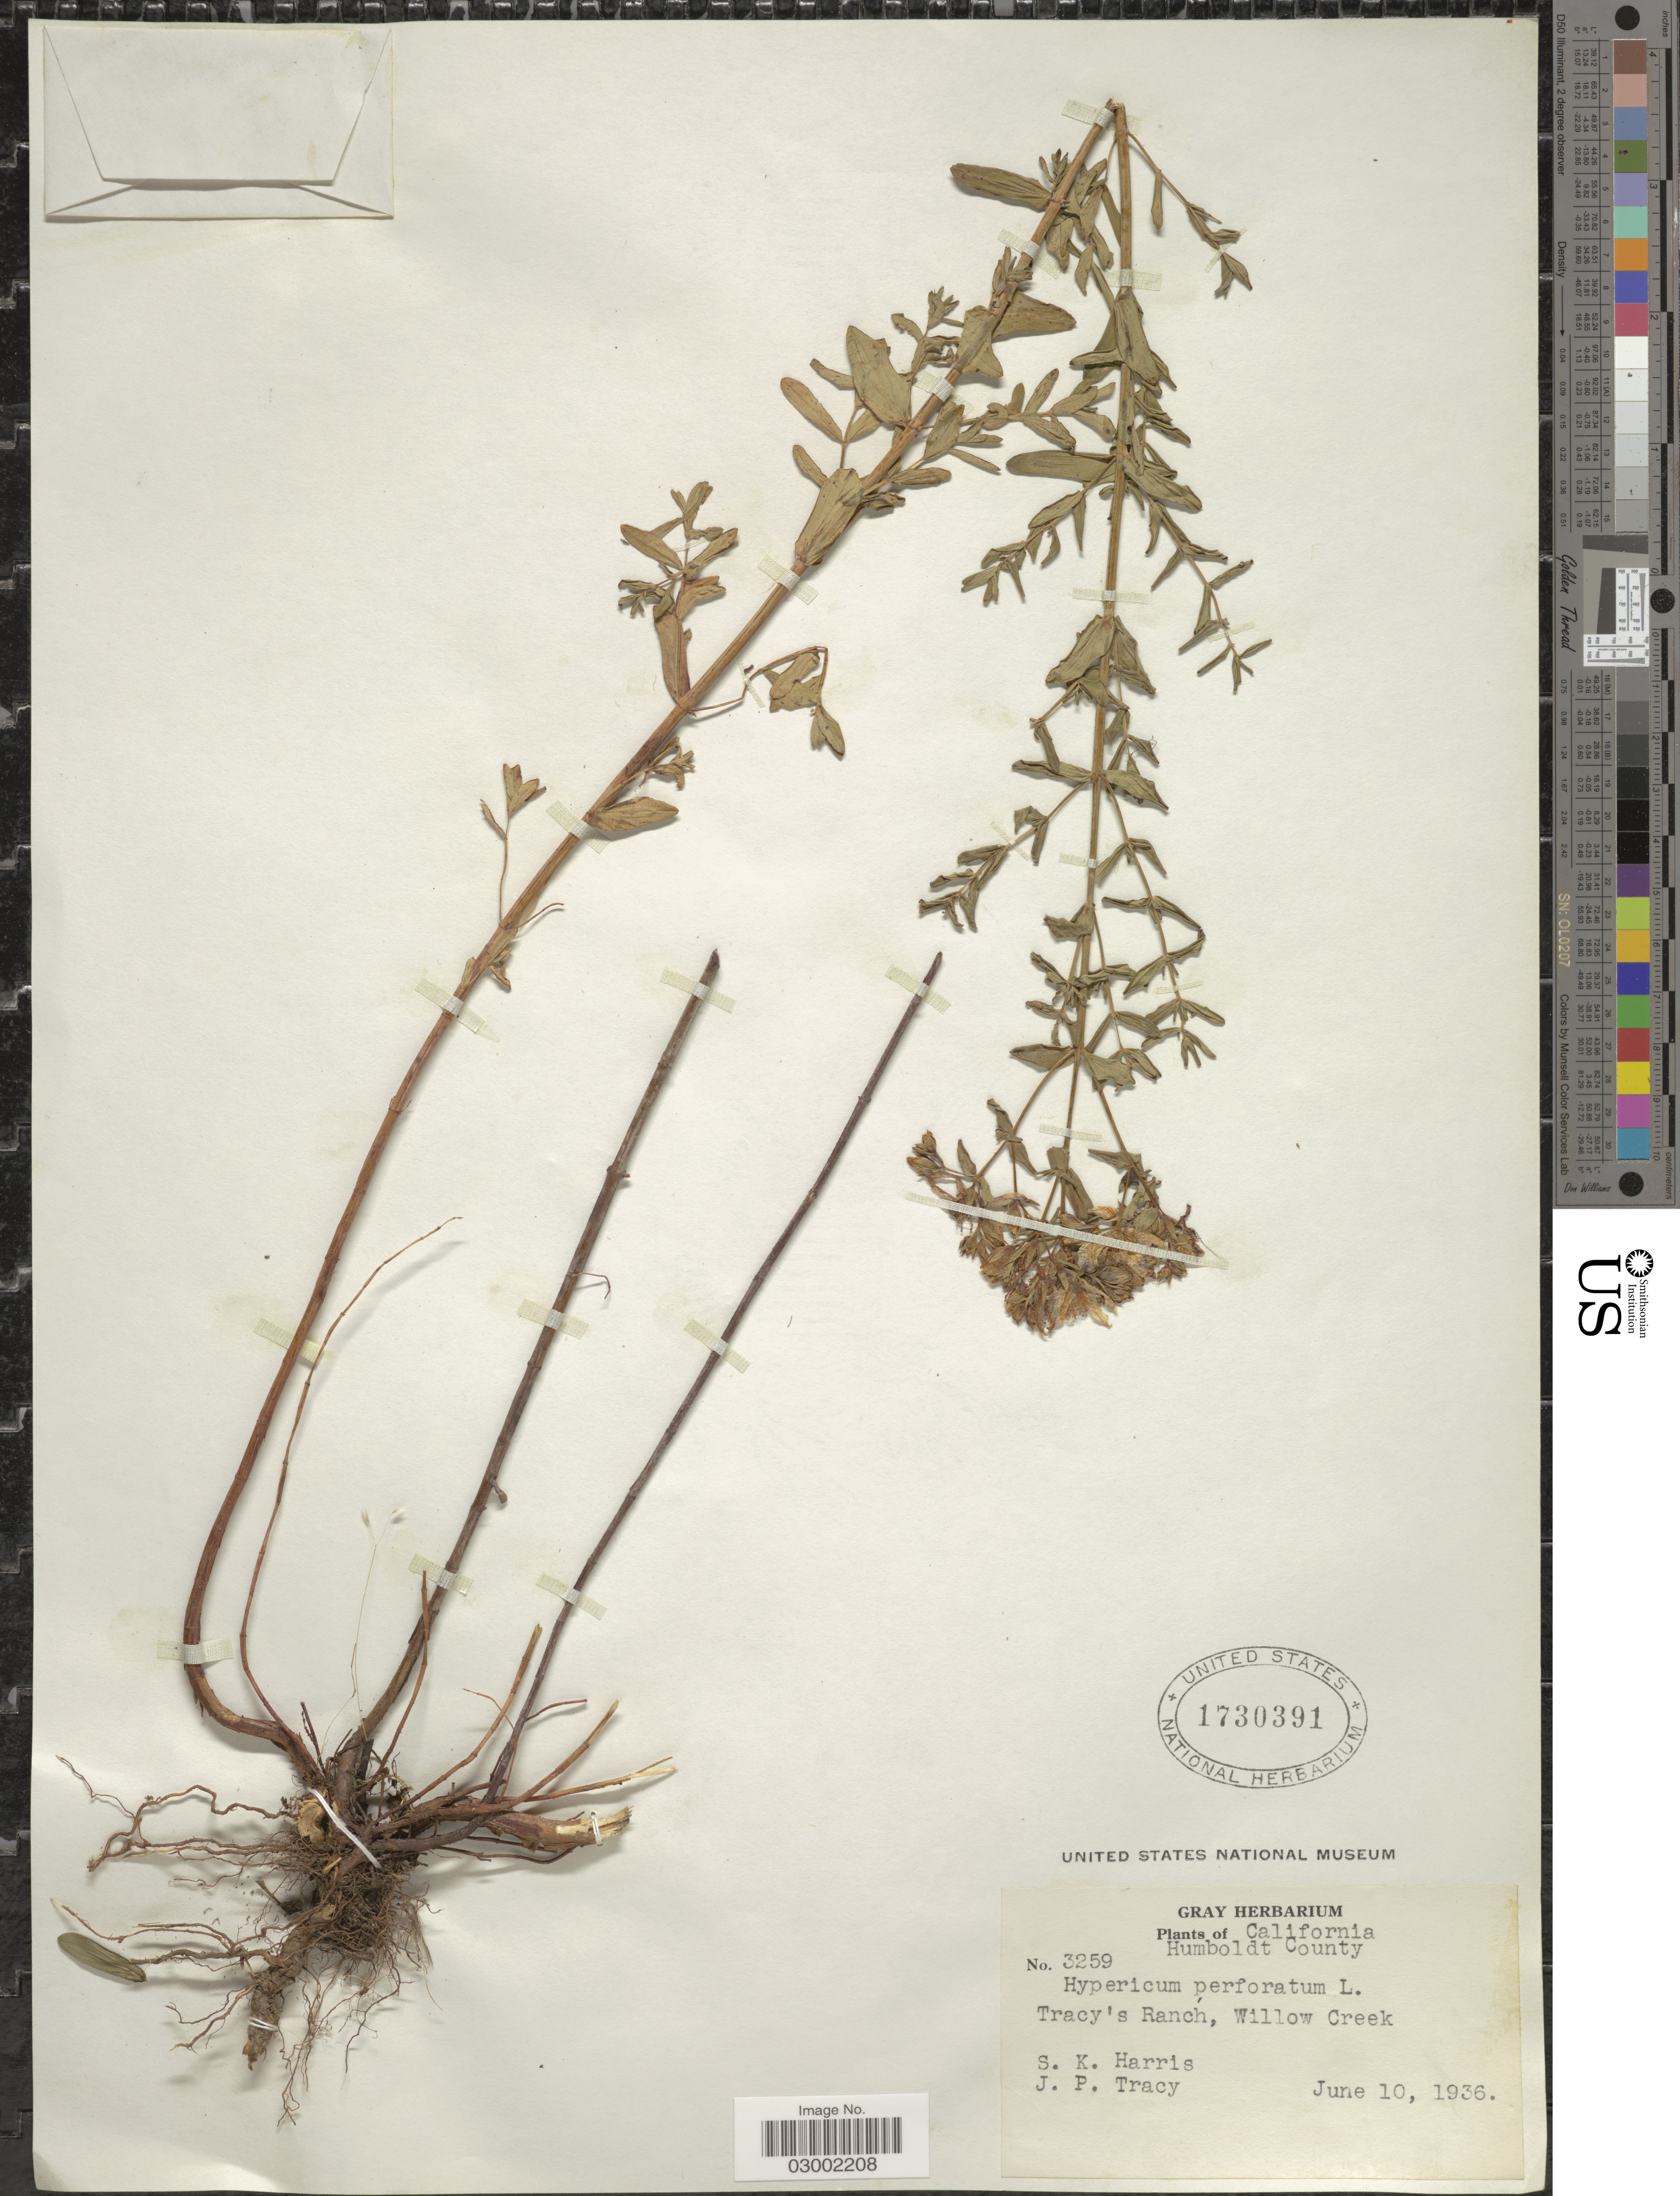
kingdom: Plantae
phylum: Tracheophyta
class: Magnoliopsida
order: Malpighiales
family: Hypericaceae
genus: Hypericum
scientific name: Hypericum perforatum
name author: L.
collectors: S. K. Harris & J. Tracy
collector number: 3259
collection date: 1936-06-10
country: United States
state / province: California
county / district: Humboldt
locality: Humboldt County. Tracy's Ranch, Willow Creek.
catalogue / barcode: US 1730391